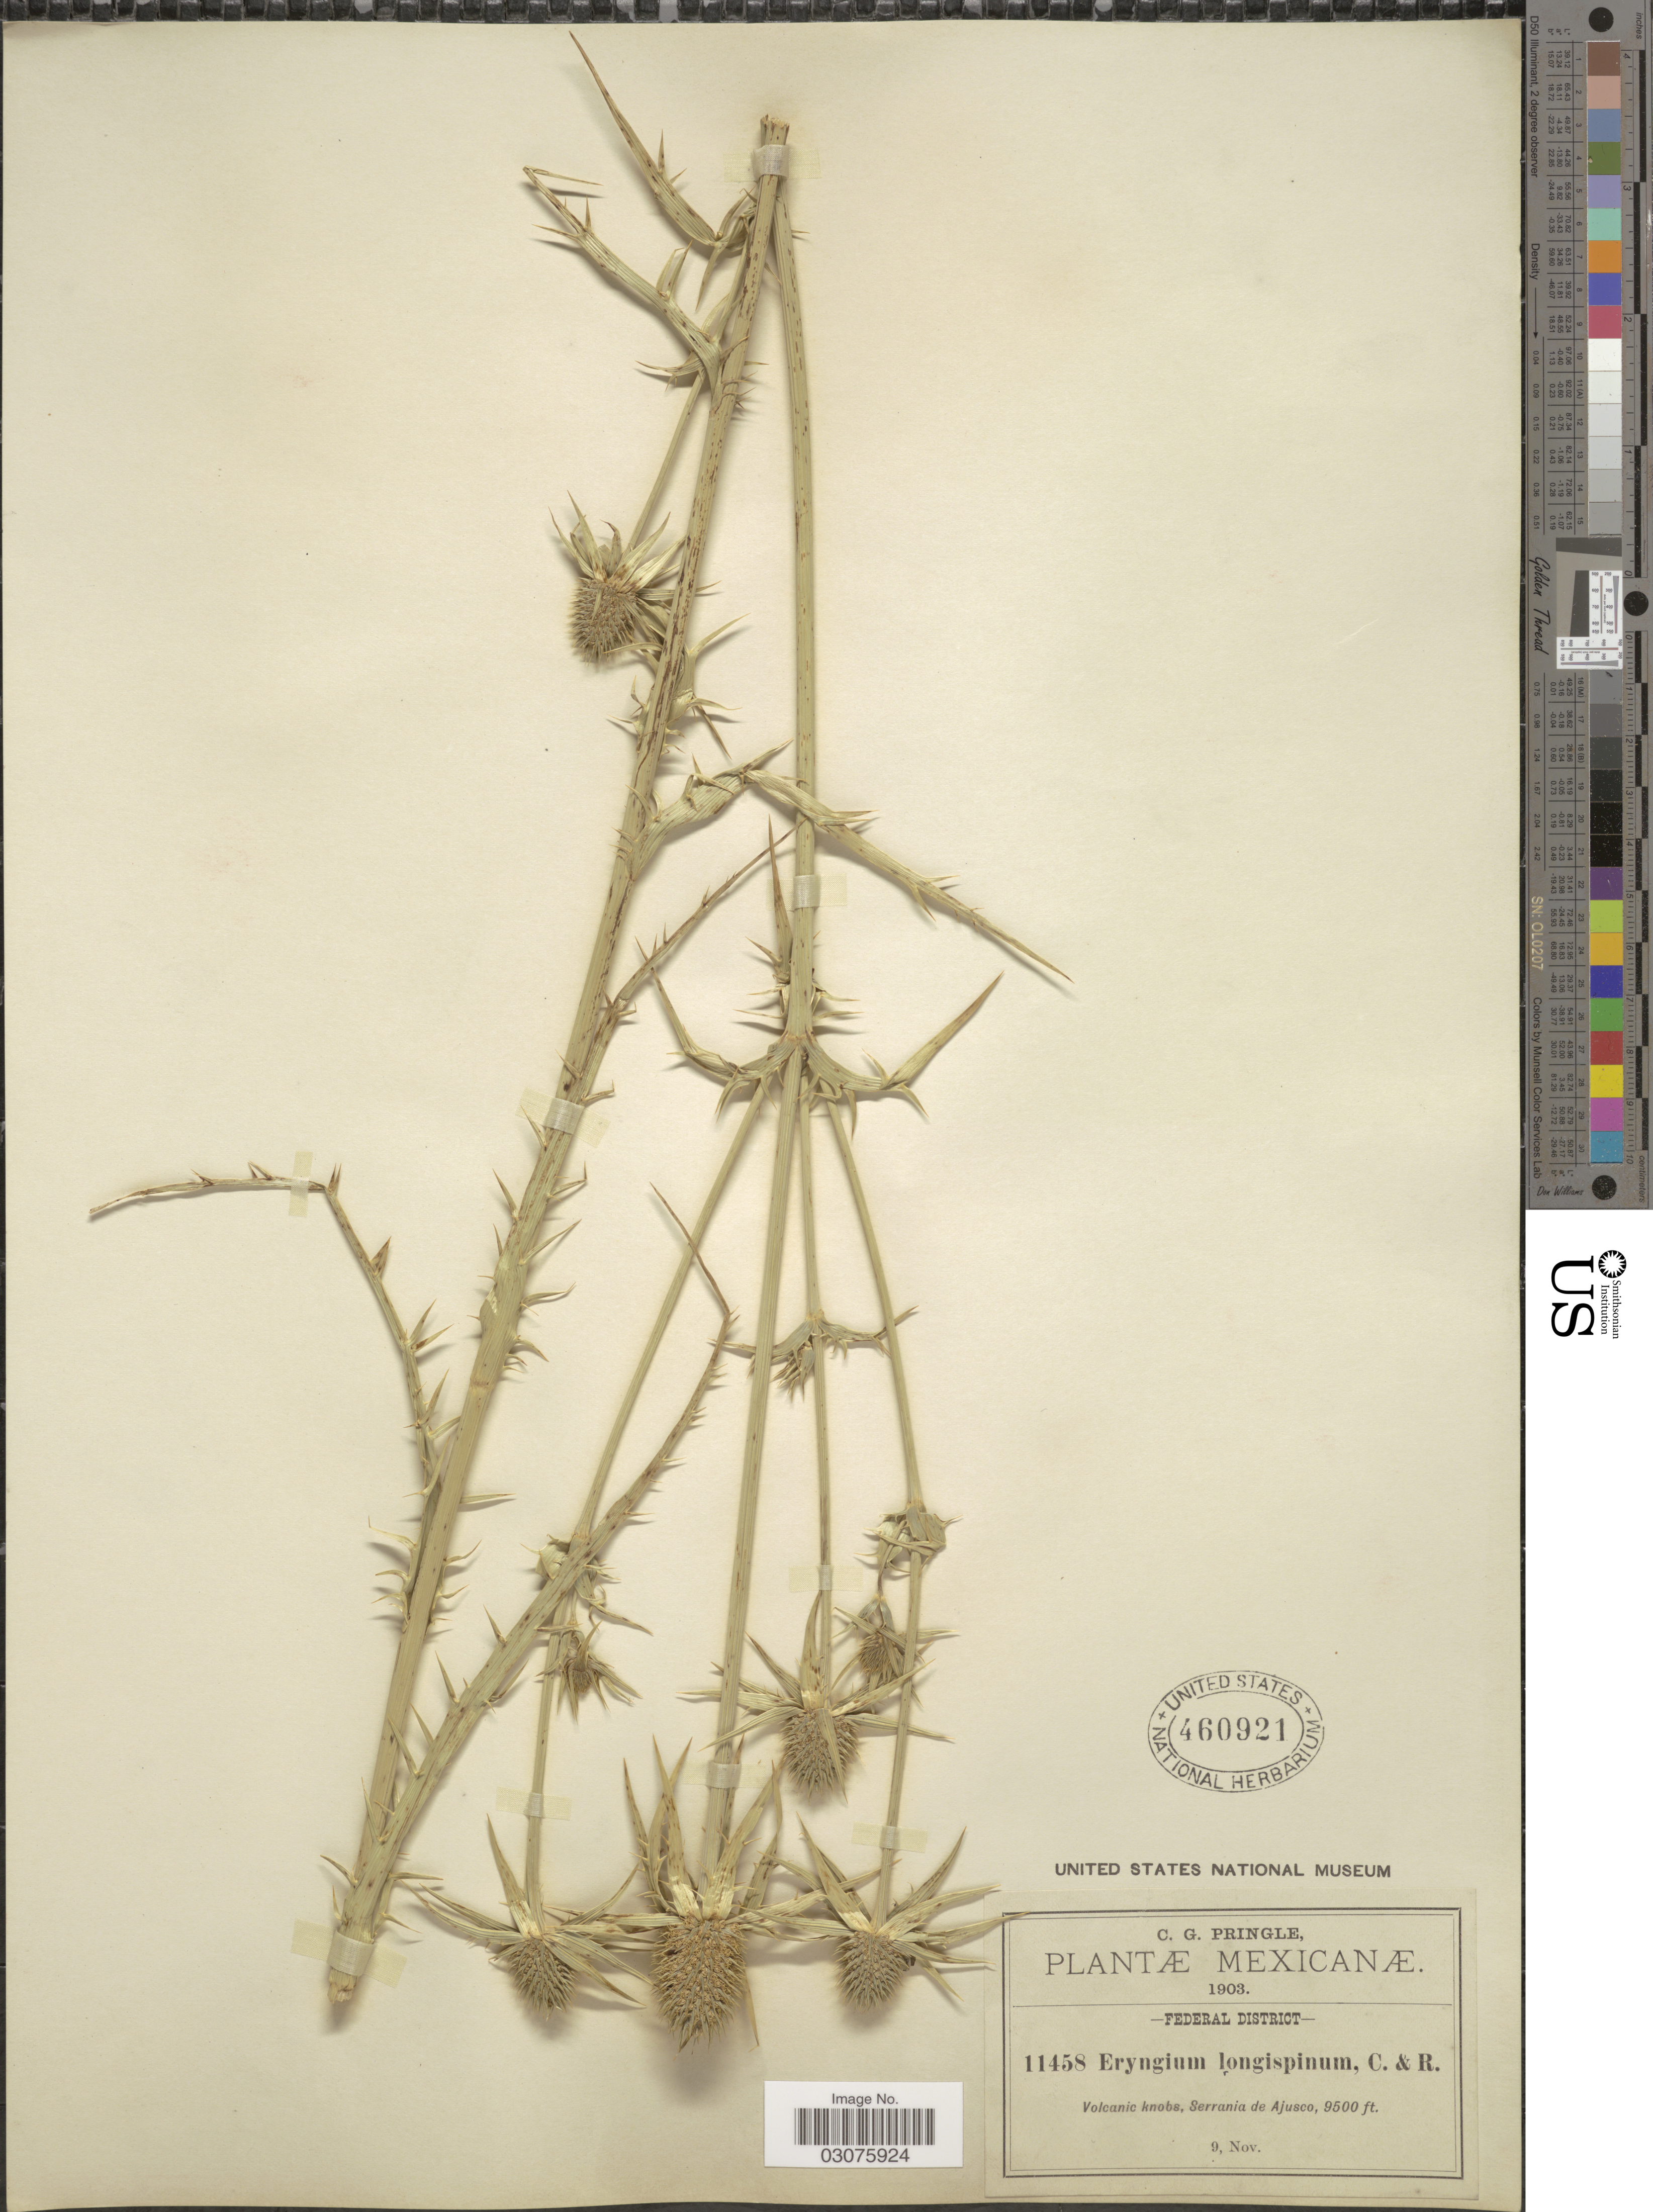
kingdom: Plantae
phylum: Tracheophyta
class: Magnoliopsida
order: Apiales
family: Apiaceae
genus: Eryngium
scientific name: Eryngium pectinatum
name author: C. Presl ex DC.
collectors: C. G. Pringle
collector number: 11458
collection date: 1903-11-09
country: Mexico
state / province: Distrito Federal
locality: Volcanic knobs, Serrania de Ajusco.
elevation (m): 2896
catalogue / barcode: US 460921